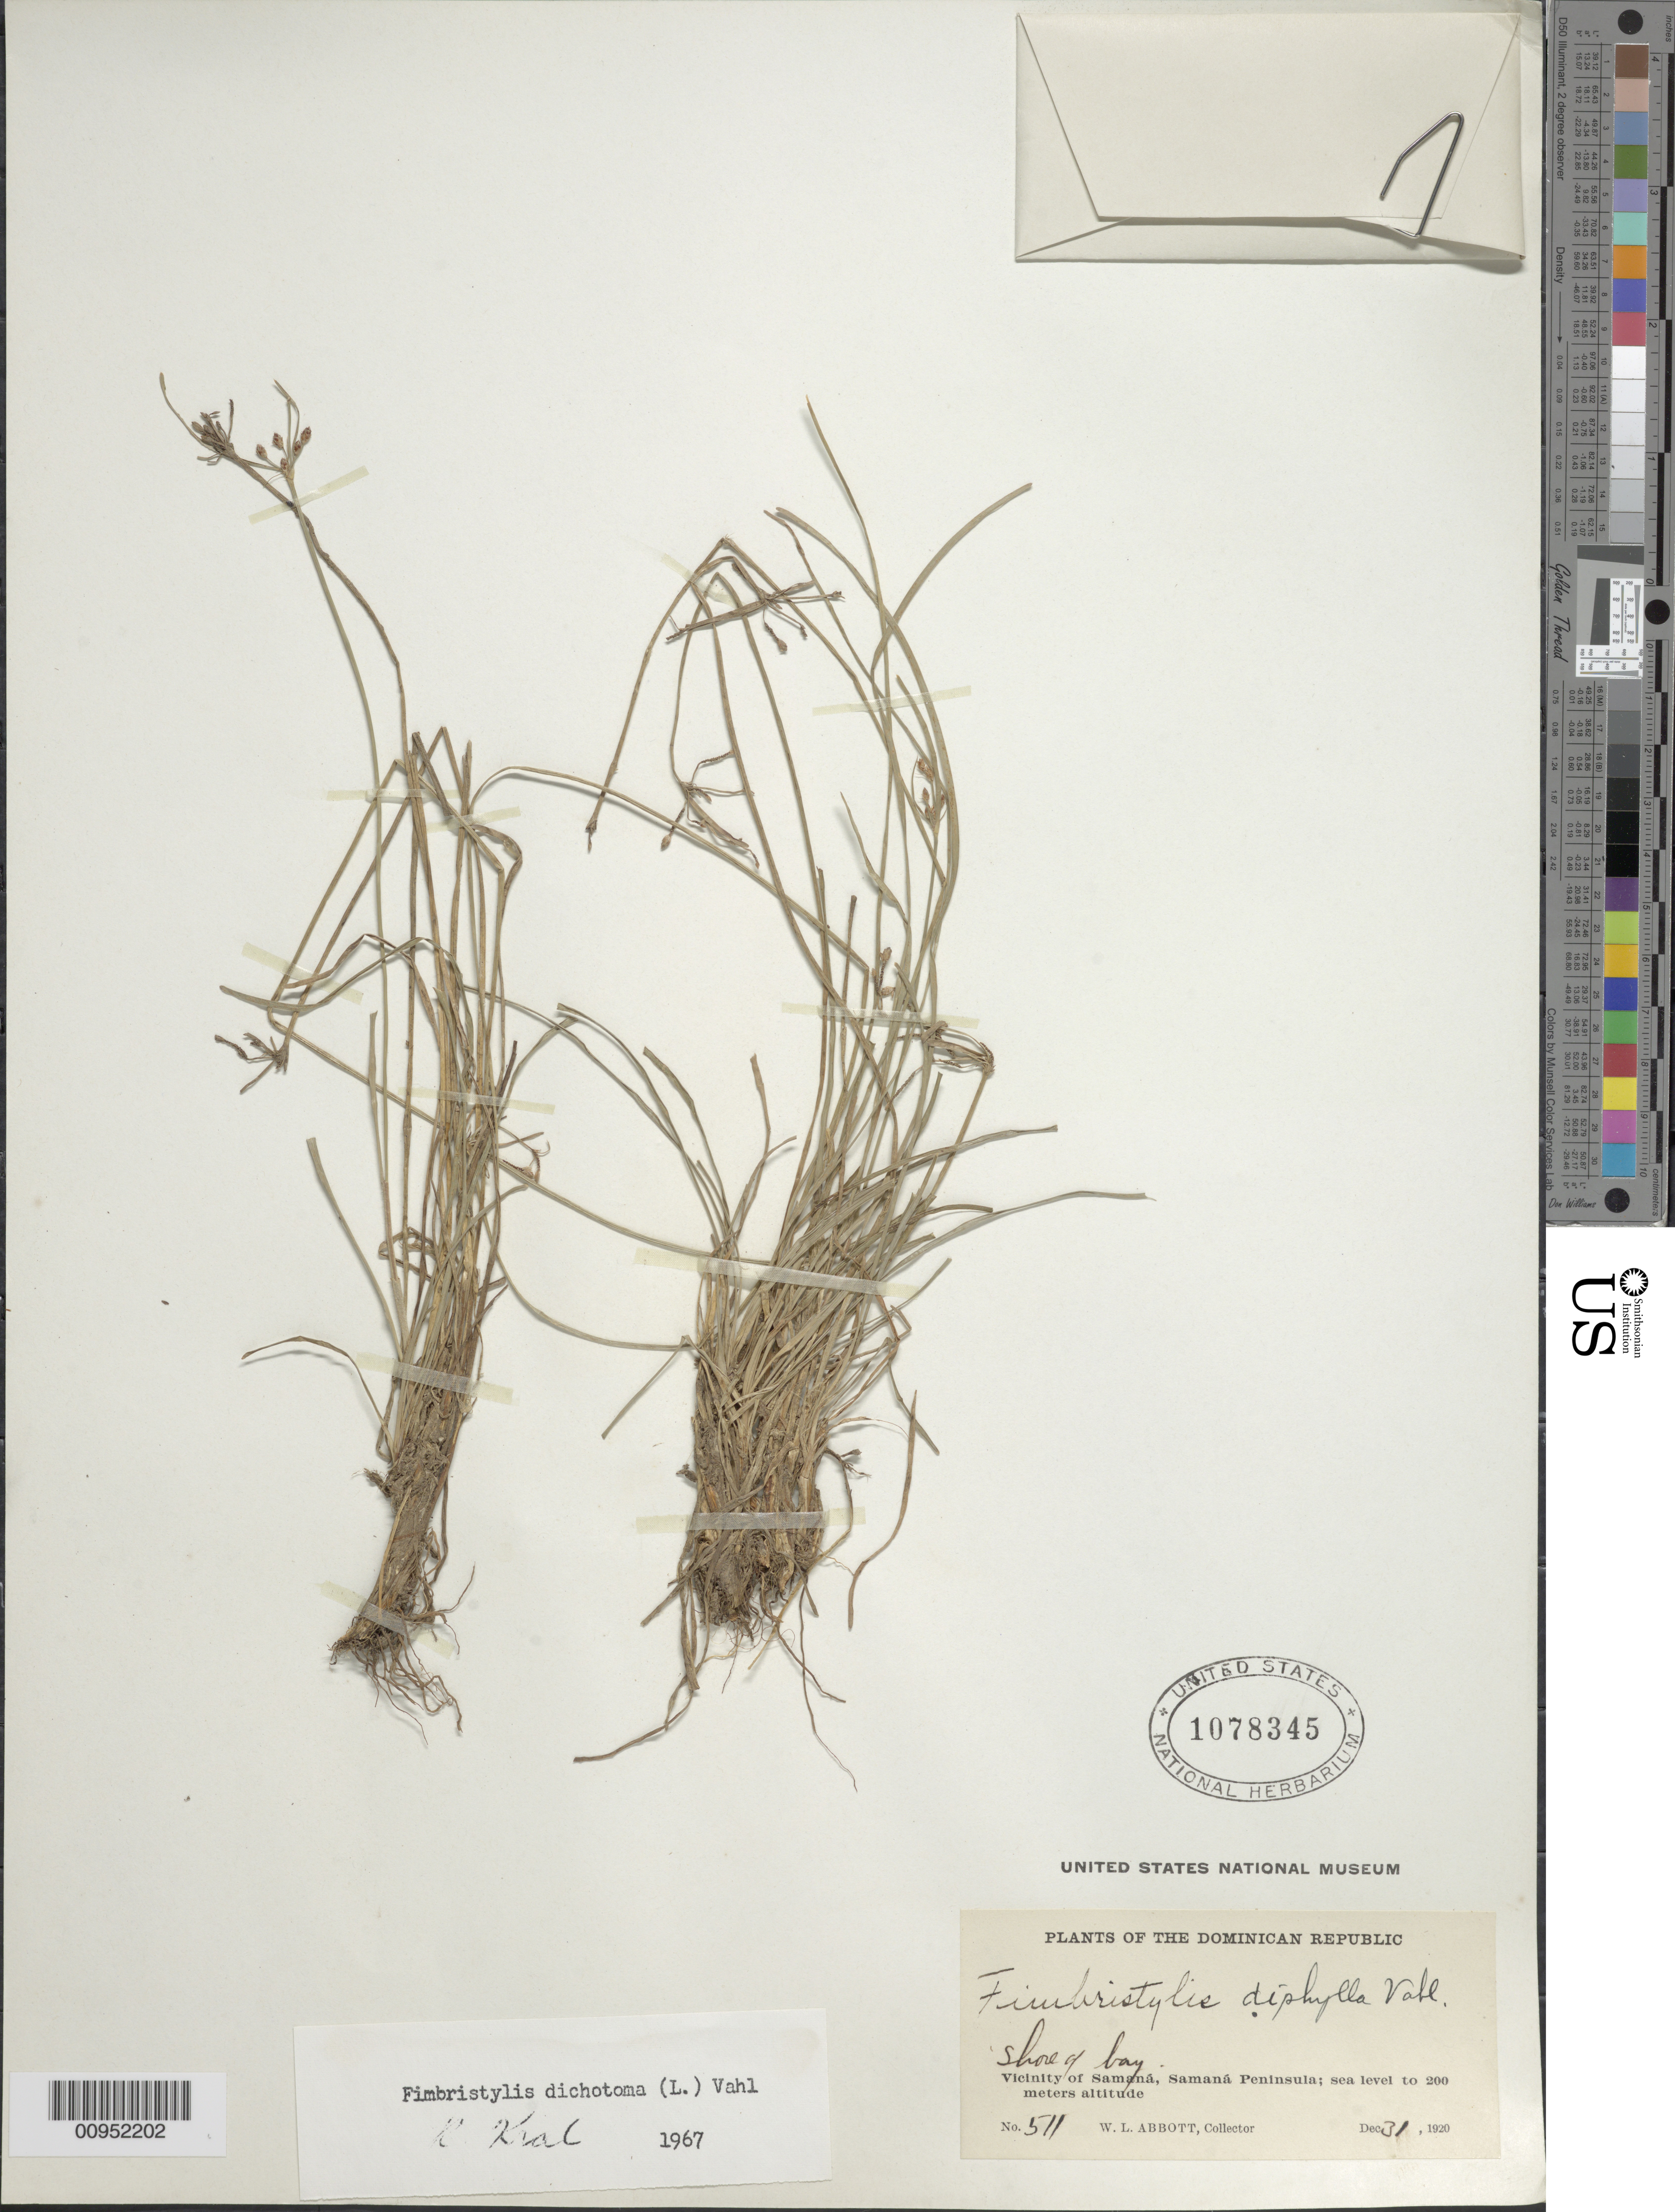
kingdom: Plantae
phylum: Tracheophyta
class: Liliopsida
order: Poales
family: Cyperaceae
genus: Fimbristylis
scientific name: Fimbristylis dichotoma subsp. dichotoma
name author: (L.) Vahl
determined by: Kral, Robert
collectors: W. L. Abbott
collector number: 511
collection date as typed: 31 Dec 1920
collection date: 1920-12-31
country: Dominican Republic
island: Hispaniola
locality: Vicinity of Samaná, Samaná Peninsula, shore of bay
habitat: Shore of bay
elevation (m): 0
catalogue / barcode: US 1078345